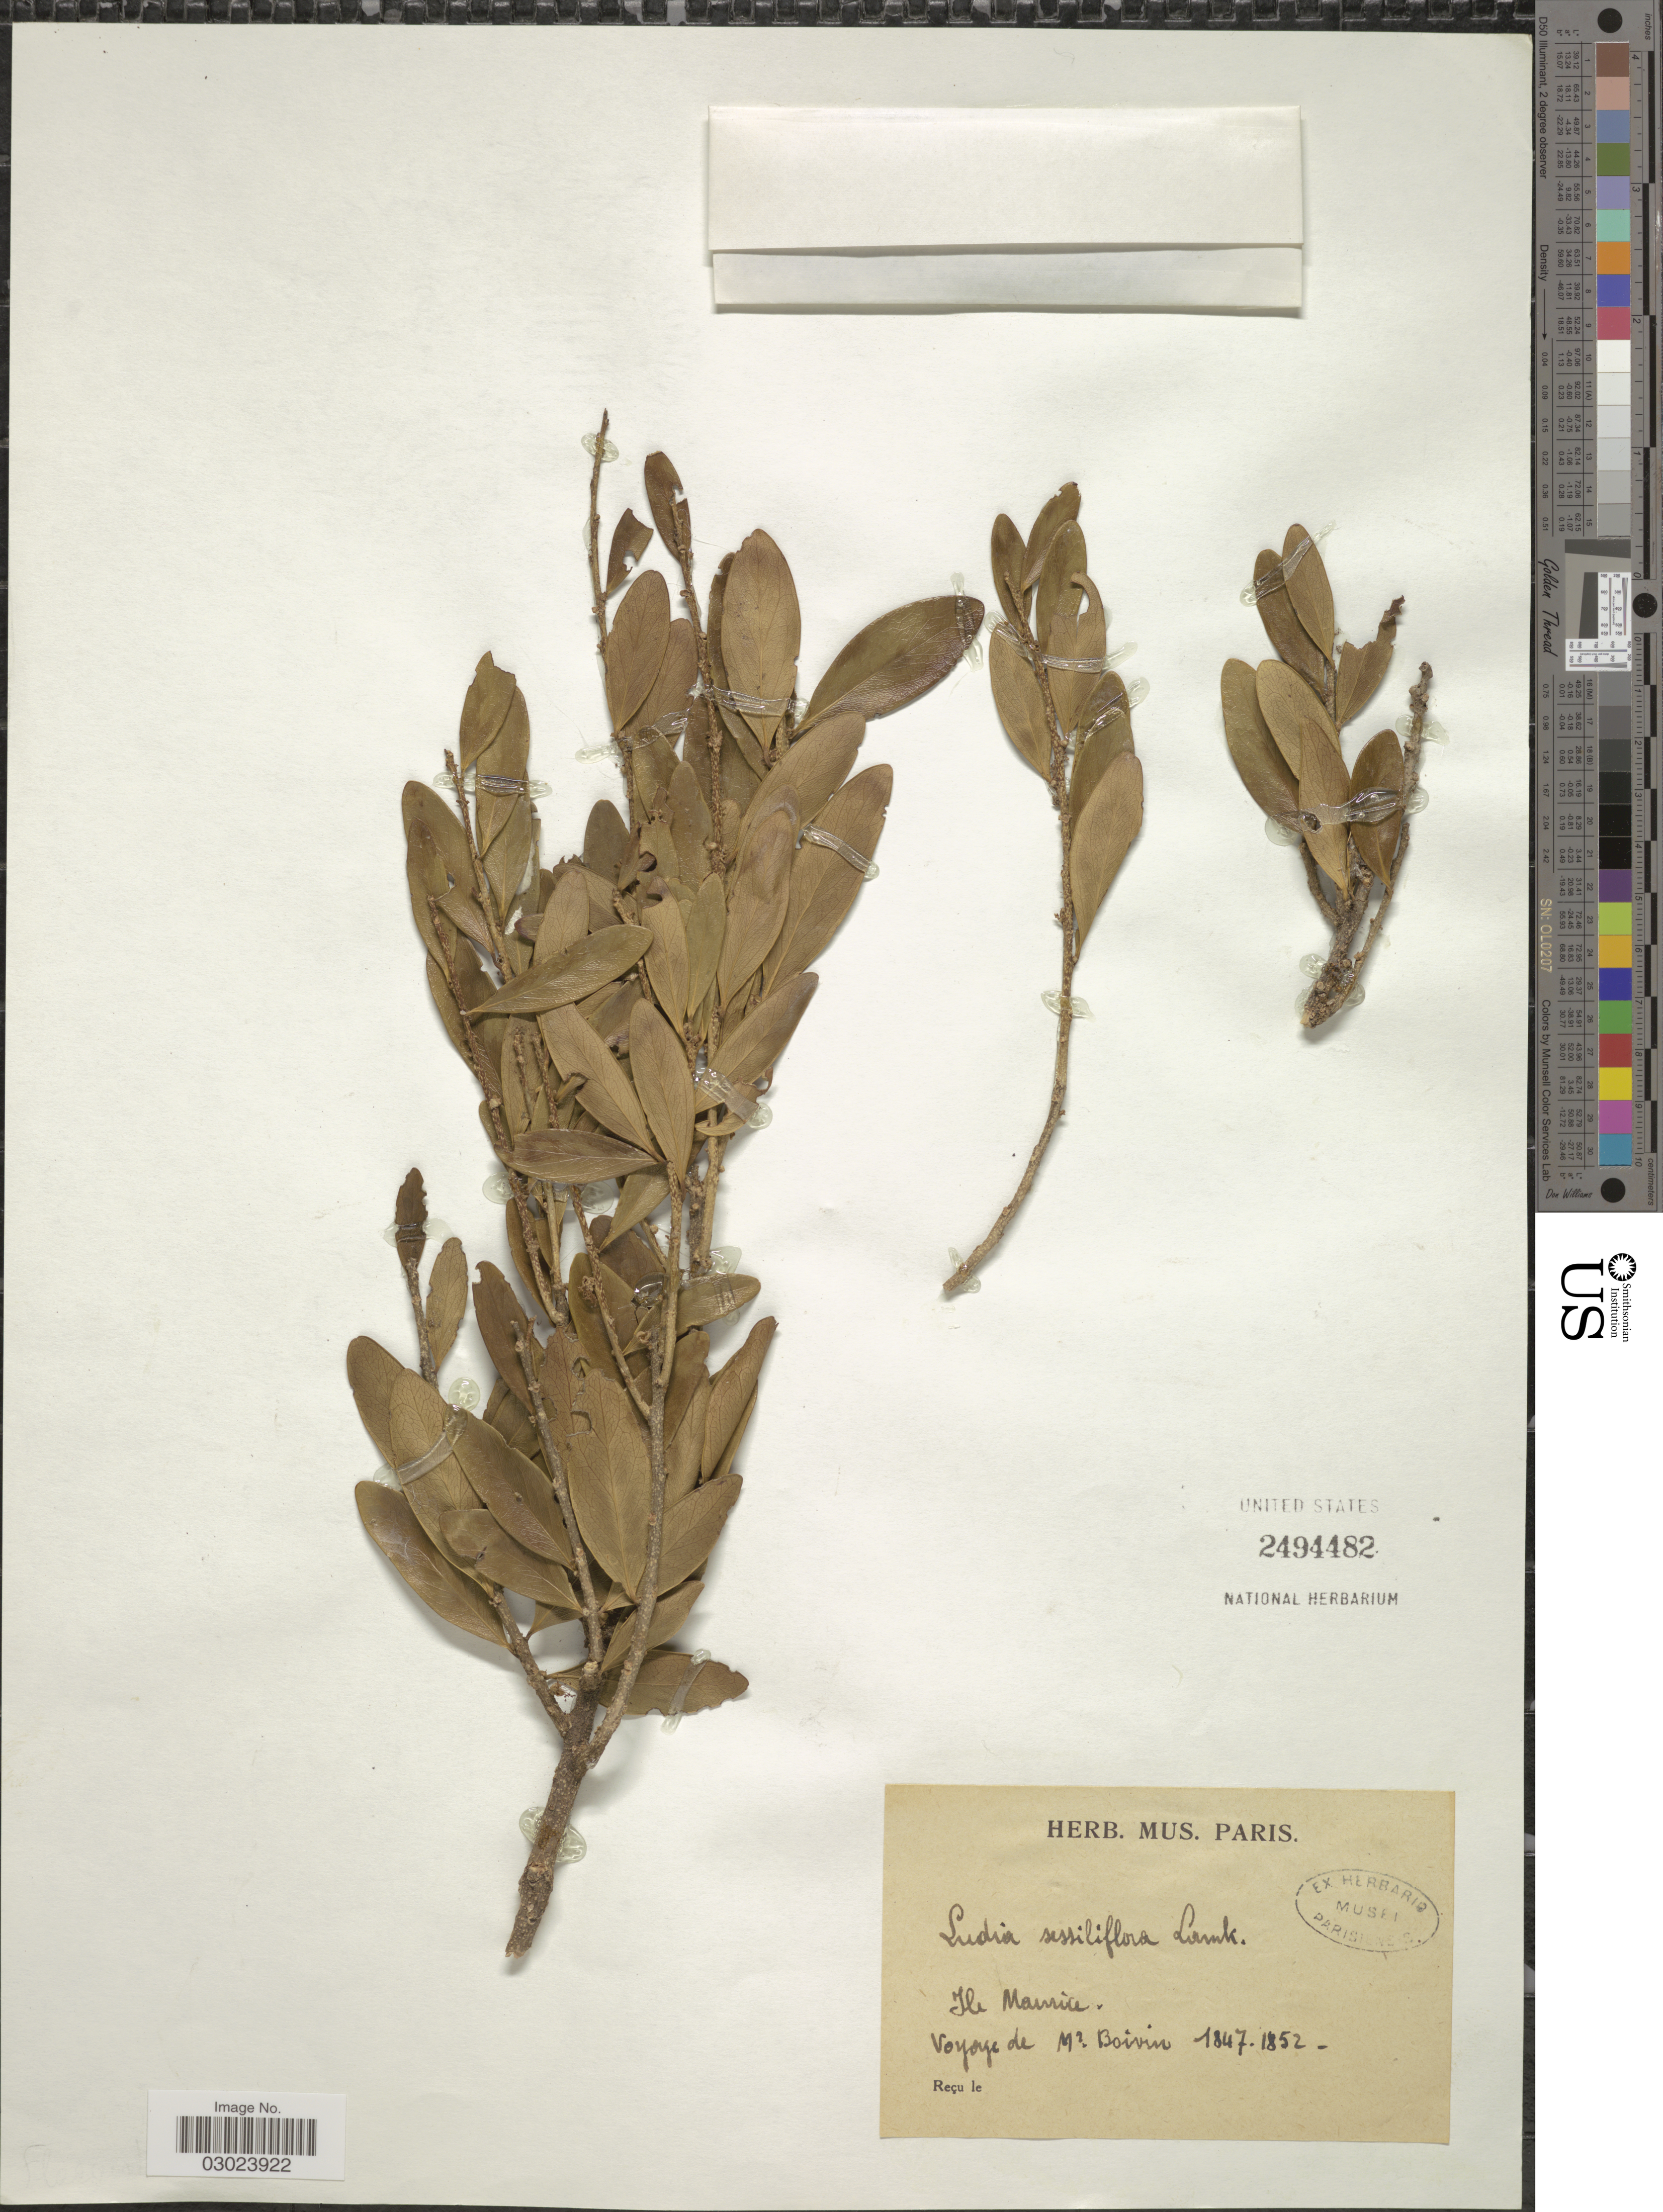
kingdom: Plantae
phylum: Tracheophyta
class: Magnoliopsida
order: Malpighiales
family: Salicaceae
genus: Ludia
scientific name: Ludia sessiliflora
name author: Lam.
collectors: -- Boivin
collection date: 1847/1852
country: Mauritius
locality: Ile Maurice.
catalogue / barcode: US 2494482